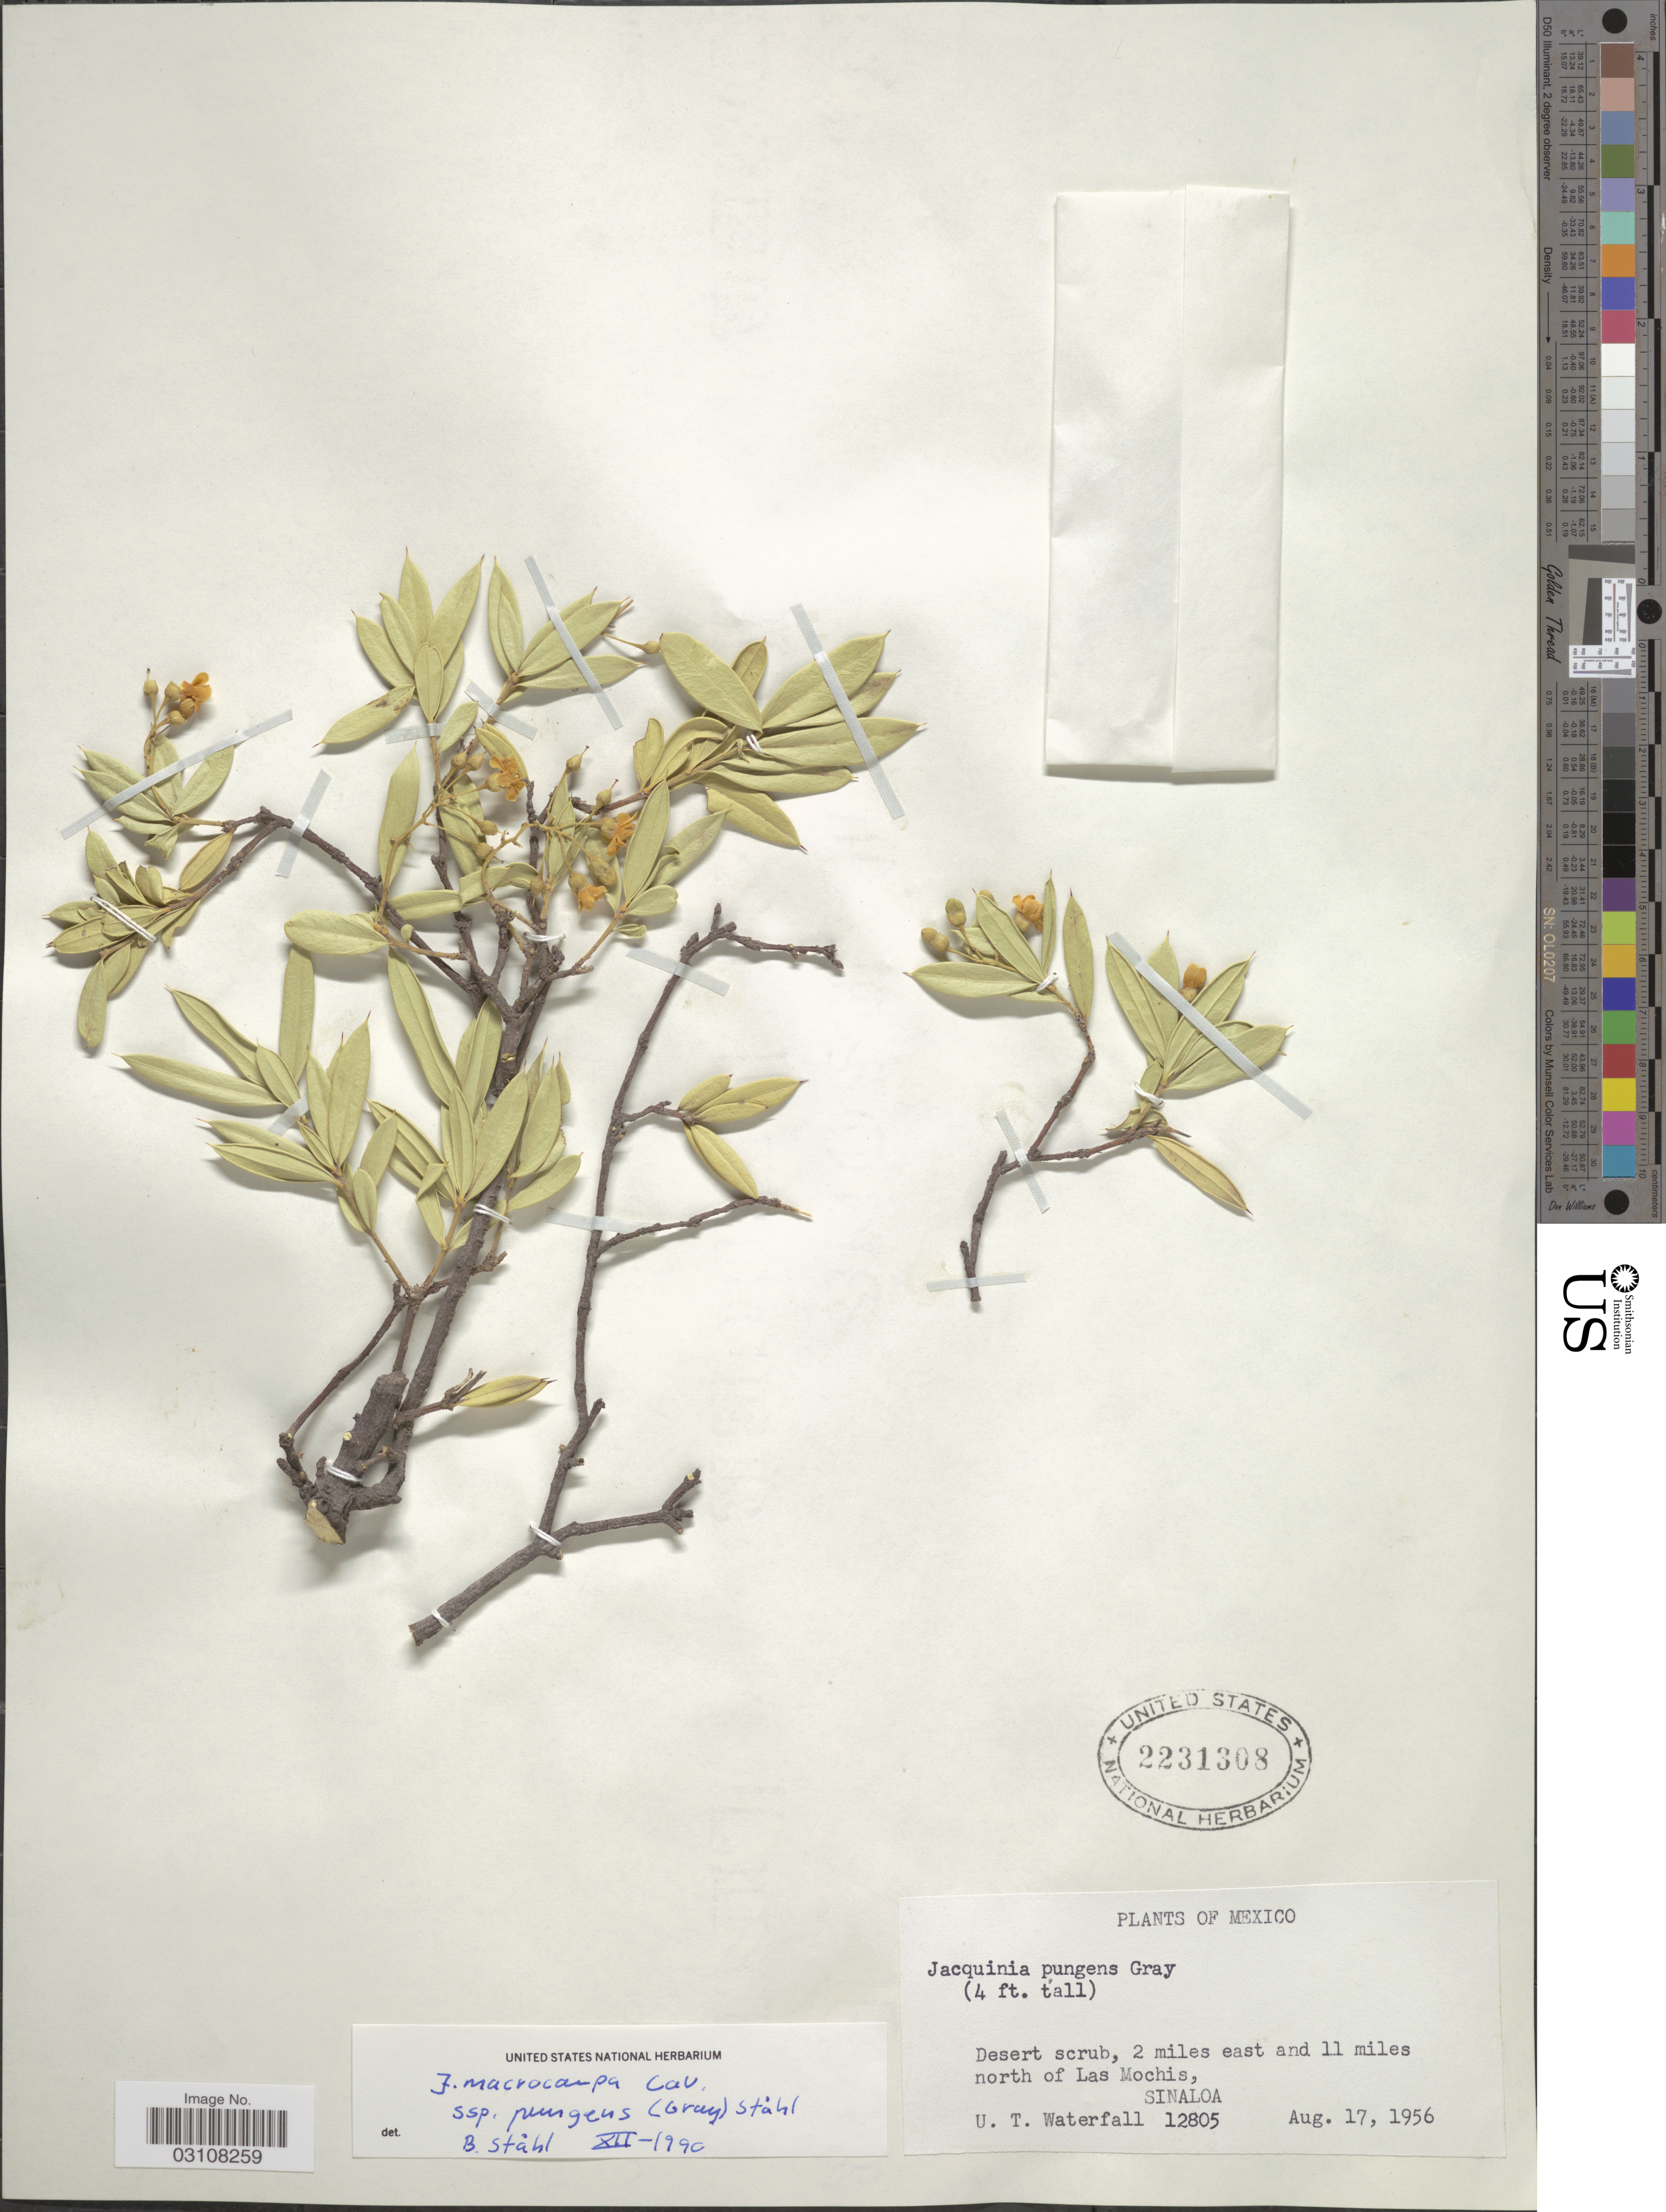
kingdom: Plantae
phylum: Tracheophyta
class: Magnoliopsida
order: Ericales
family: Primulaceae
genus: Jacquinia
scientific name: Jacquinia macrocarpa subsp. pungens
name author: Cav.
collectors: U. T. Waterfall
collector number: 12805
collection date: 1956-08-17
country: Mexico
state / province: Sinaloa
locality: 2 miles east and 11 miles north of Las Mochis.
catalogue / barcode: US 2231308